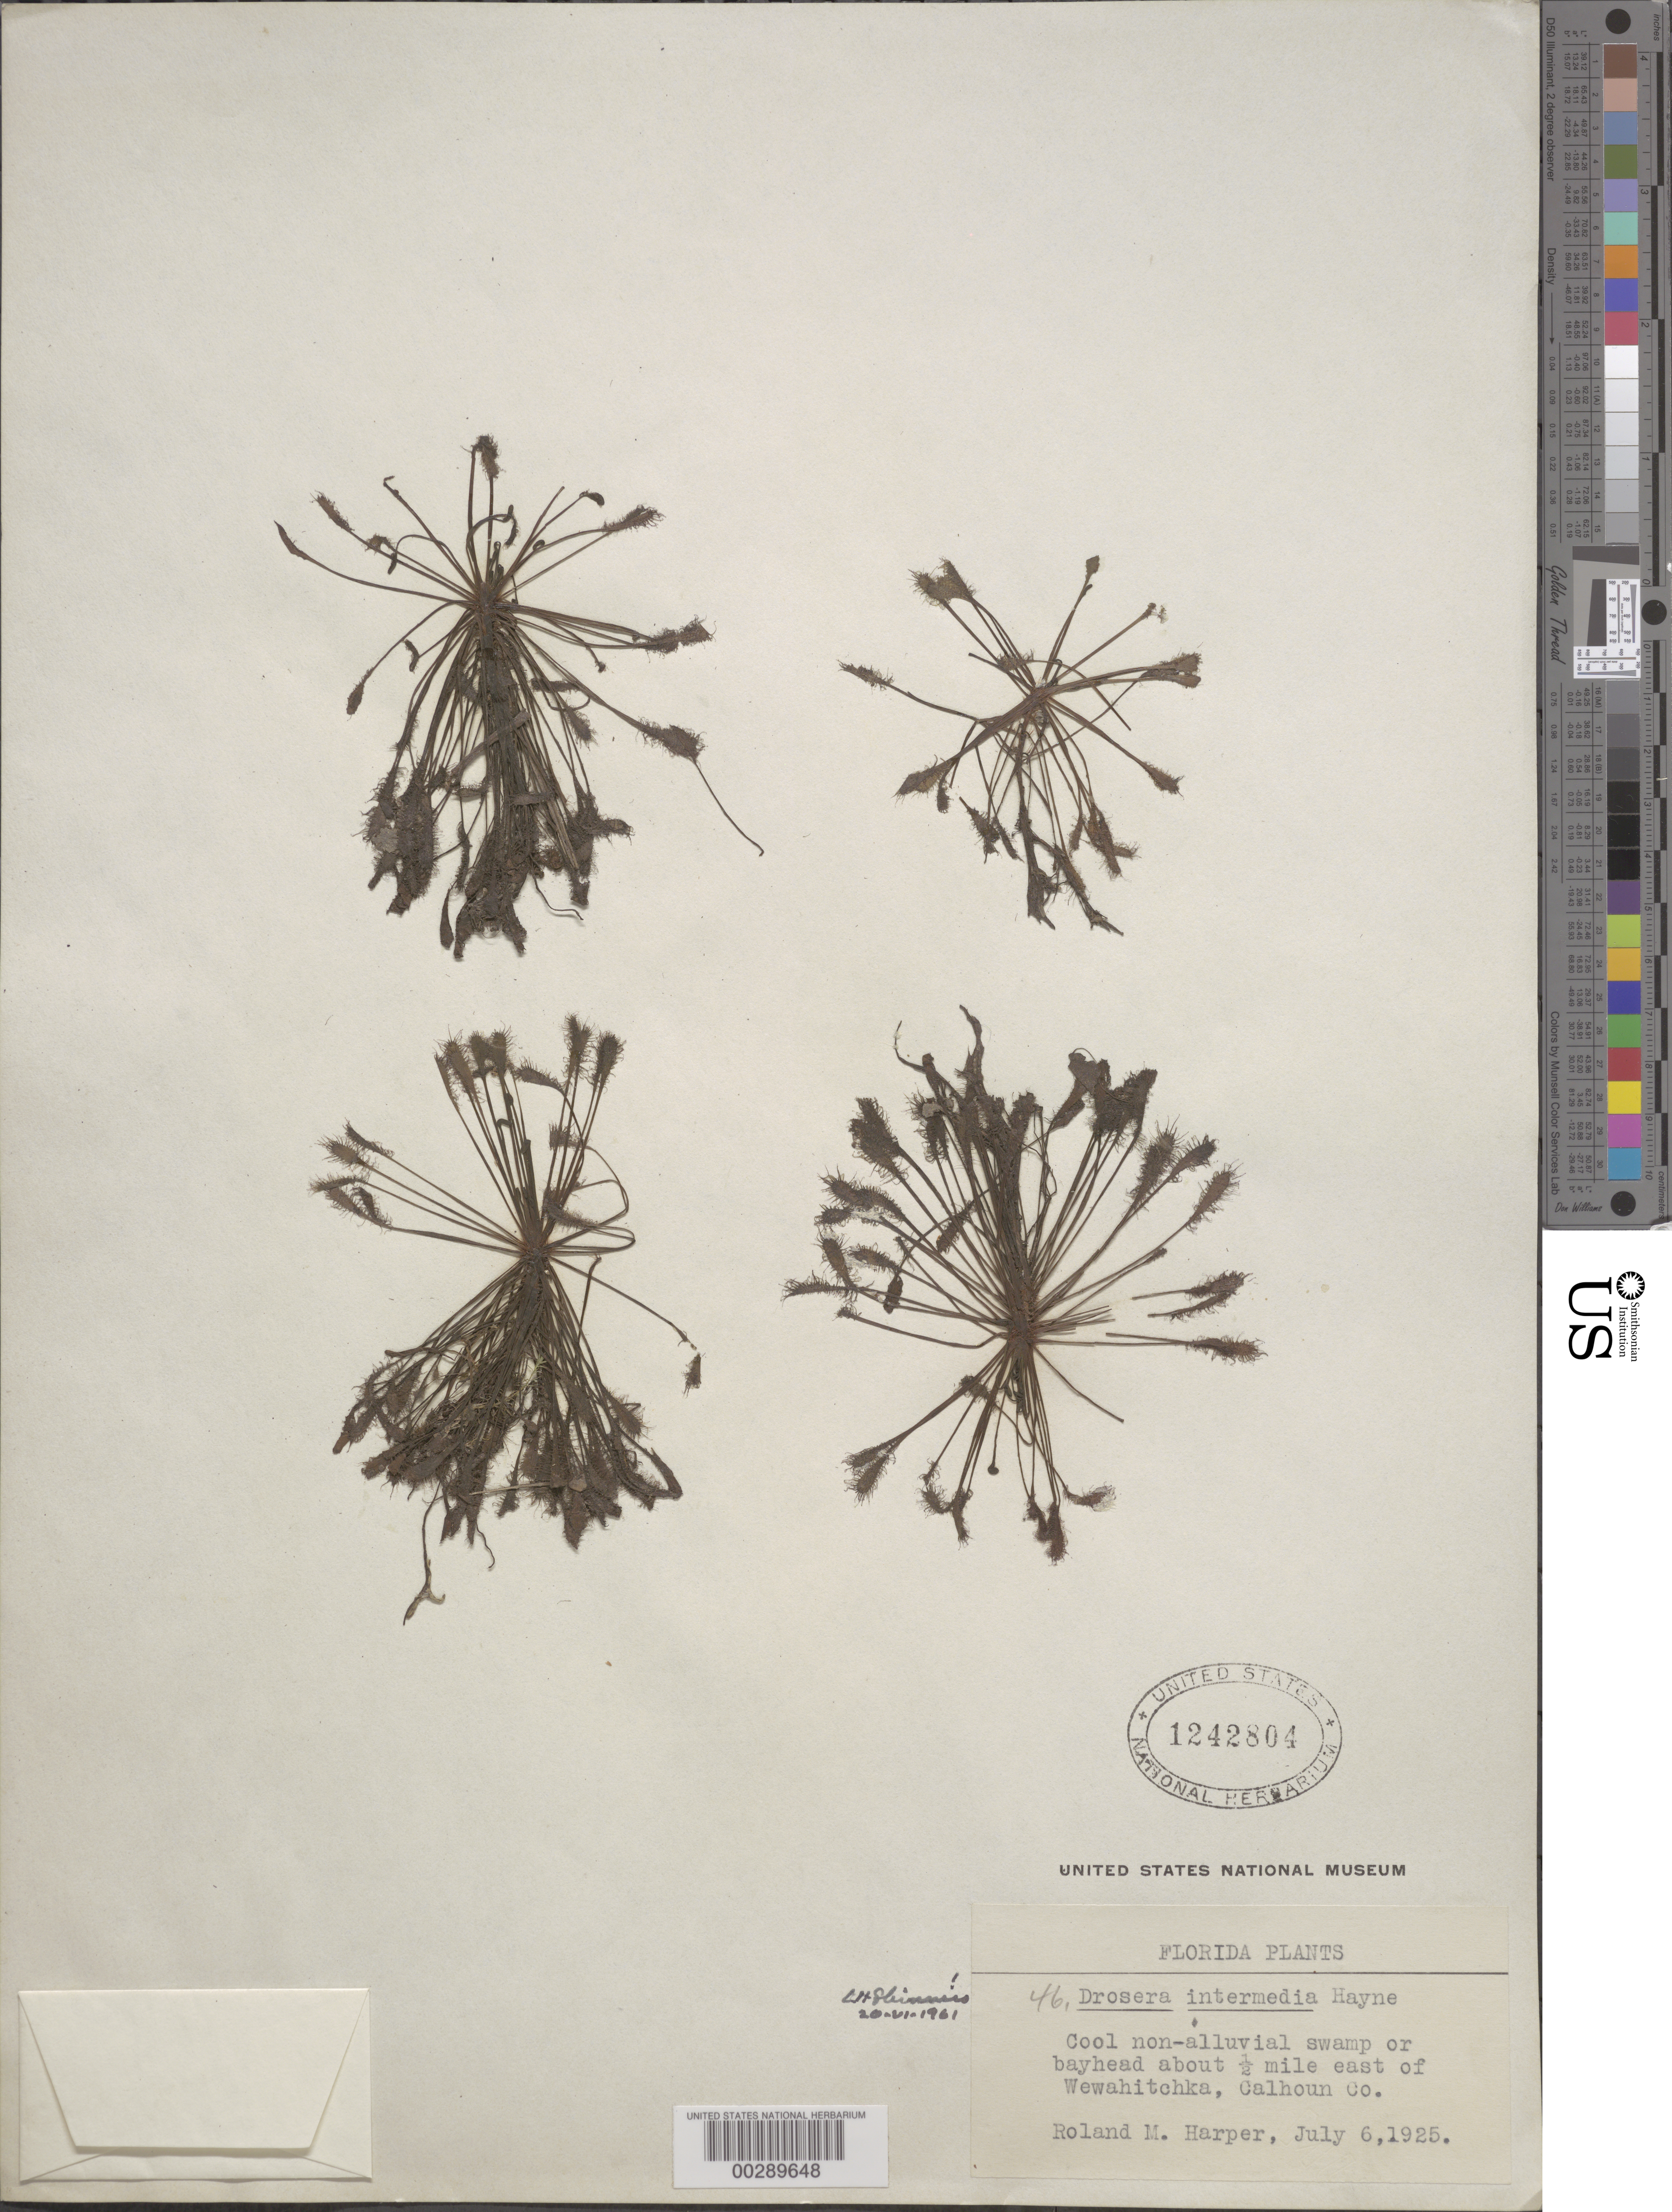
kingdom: Plantae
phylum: Tracheophyta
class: Magnoliopsida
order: Caryophyllales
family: Droseraceae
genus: Drosera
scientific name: Drosera intermedia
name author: Hayne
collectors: R. M. Harper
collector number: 46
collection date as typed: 06 Jul 1925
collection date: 1925-07-06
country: United States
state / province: Florida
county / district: Calhoun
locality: E of wewahitchka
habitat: Cool non-alluvial swamp or bayhead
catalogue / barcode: US 1242804